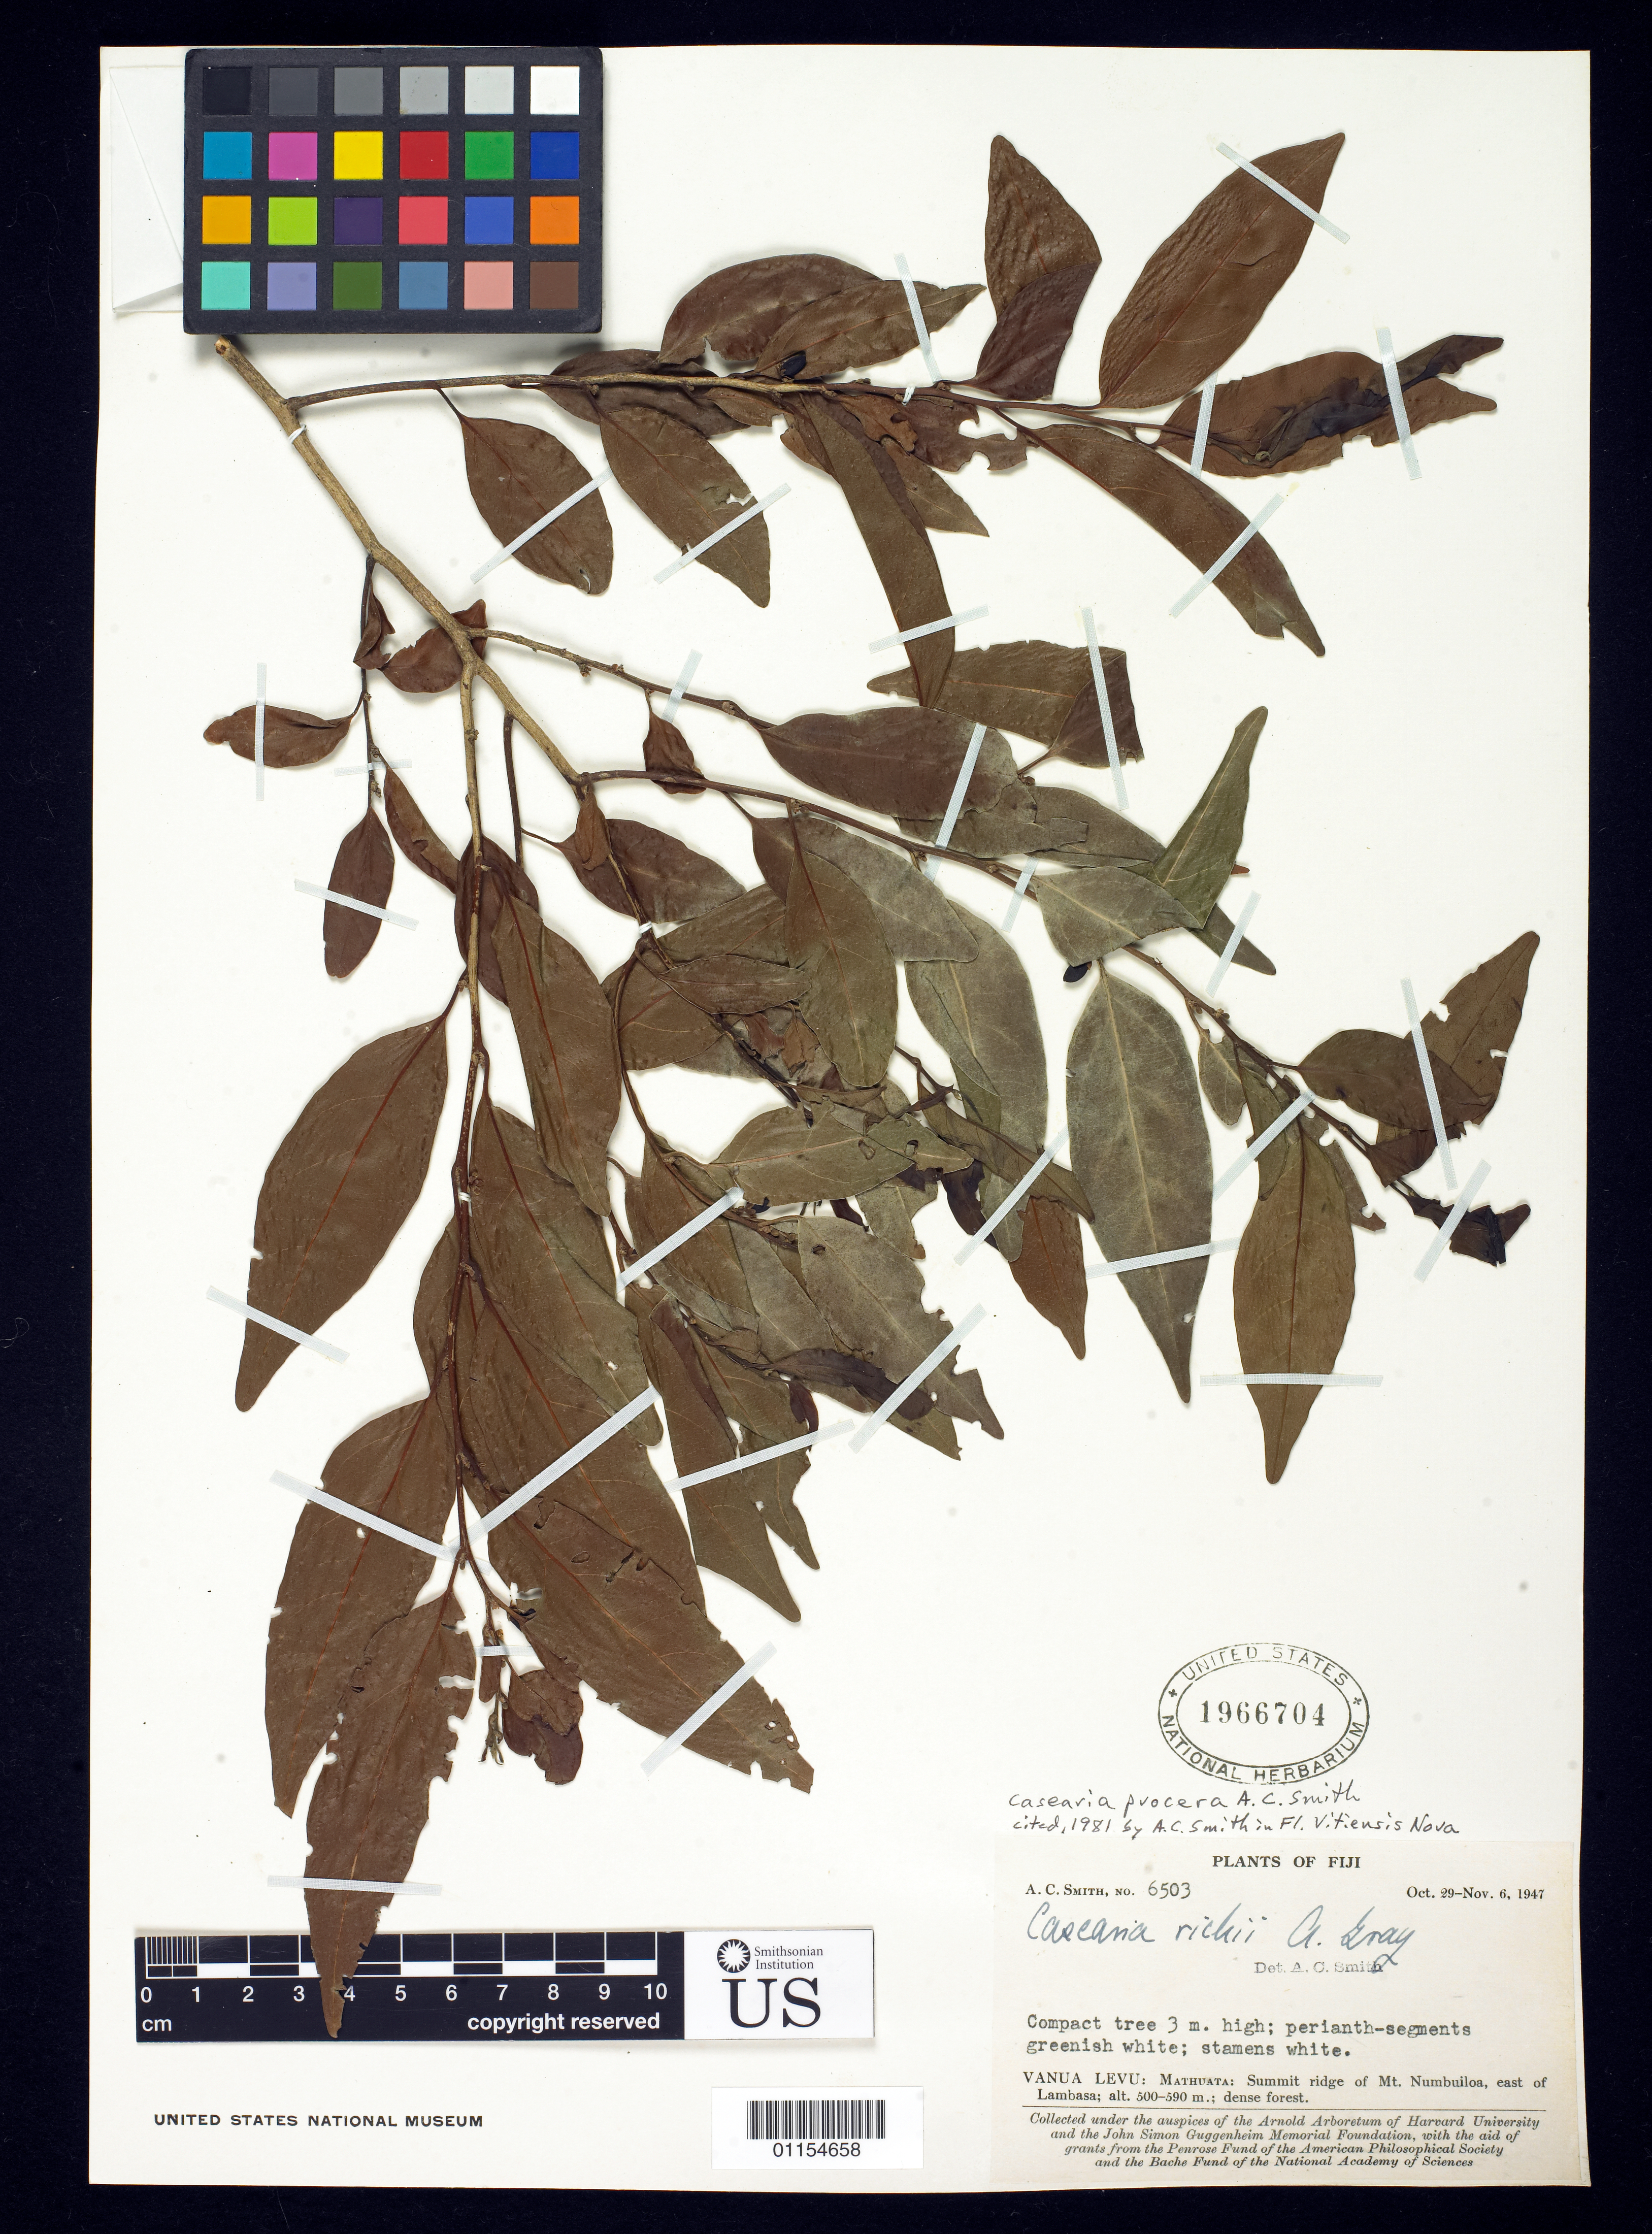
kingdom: Plantae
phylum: Tracheophyta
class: Magnoliopsida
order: Malpighiales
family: Salicaceae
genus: Casearia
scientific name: Casearia procera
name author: A.C. Sm.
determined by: Smith, A. C.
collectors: A. C. Smith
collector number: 6503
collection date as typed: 29 Oct 1947 to 06 Nov 1947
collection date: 1947-10-29/1947-11-06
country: Fiji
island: Macuata-i-wai [Mathuata-i-wai]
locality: Mathuata, summit of ridge of Mt. Numbuiloa, east of Lambasa. [Vanua Levu Group]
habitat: dense forest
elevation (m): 500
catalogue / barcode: US 1966704